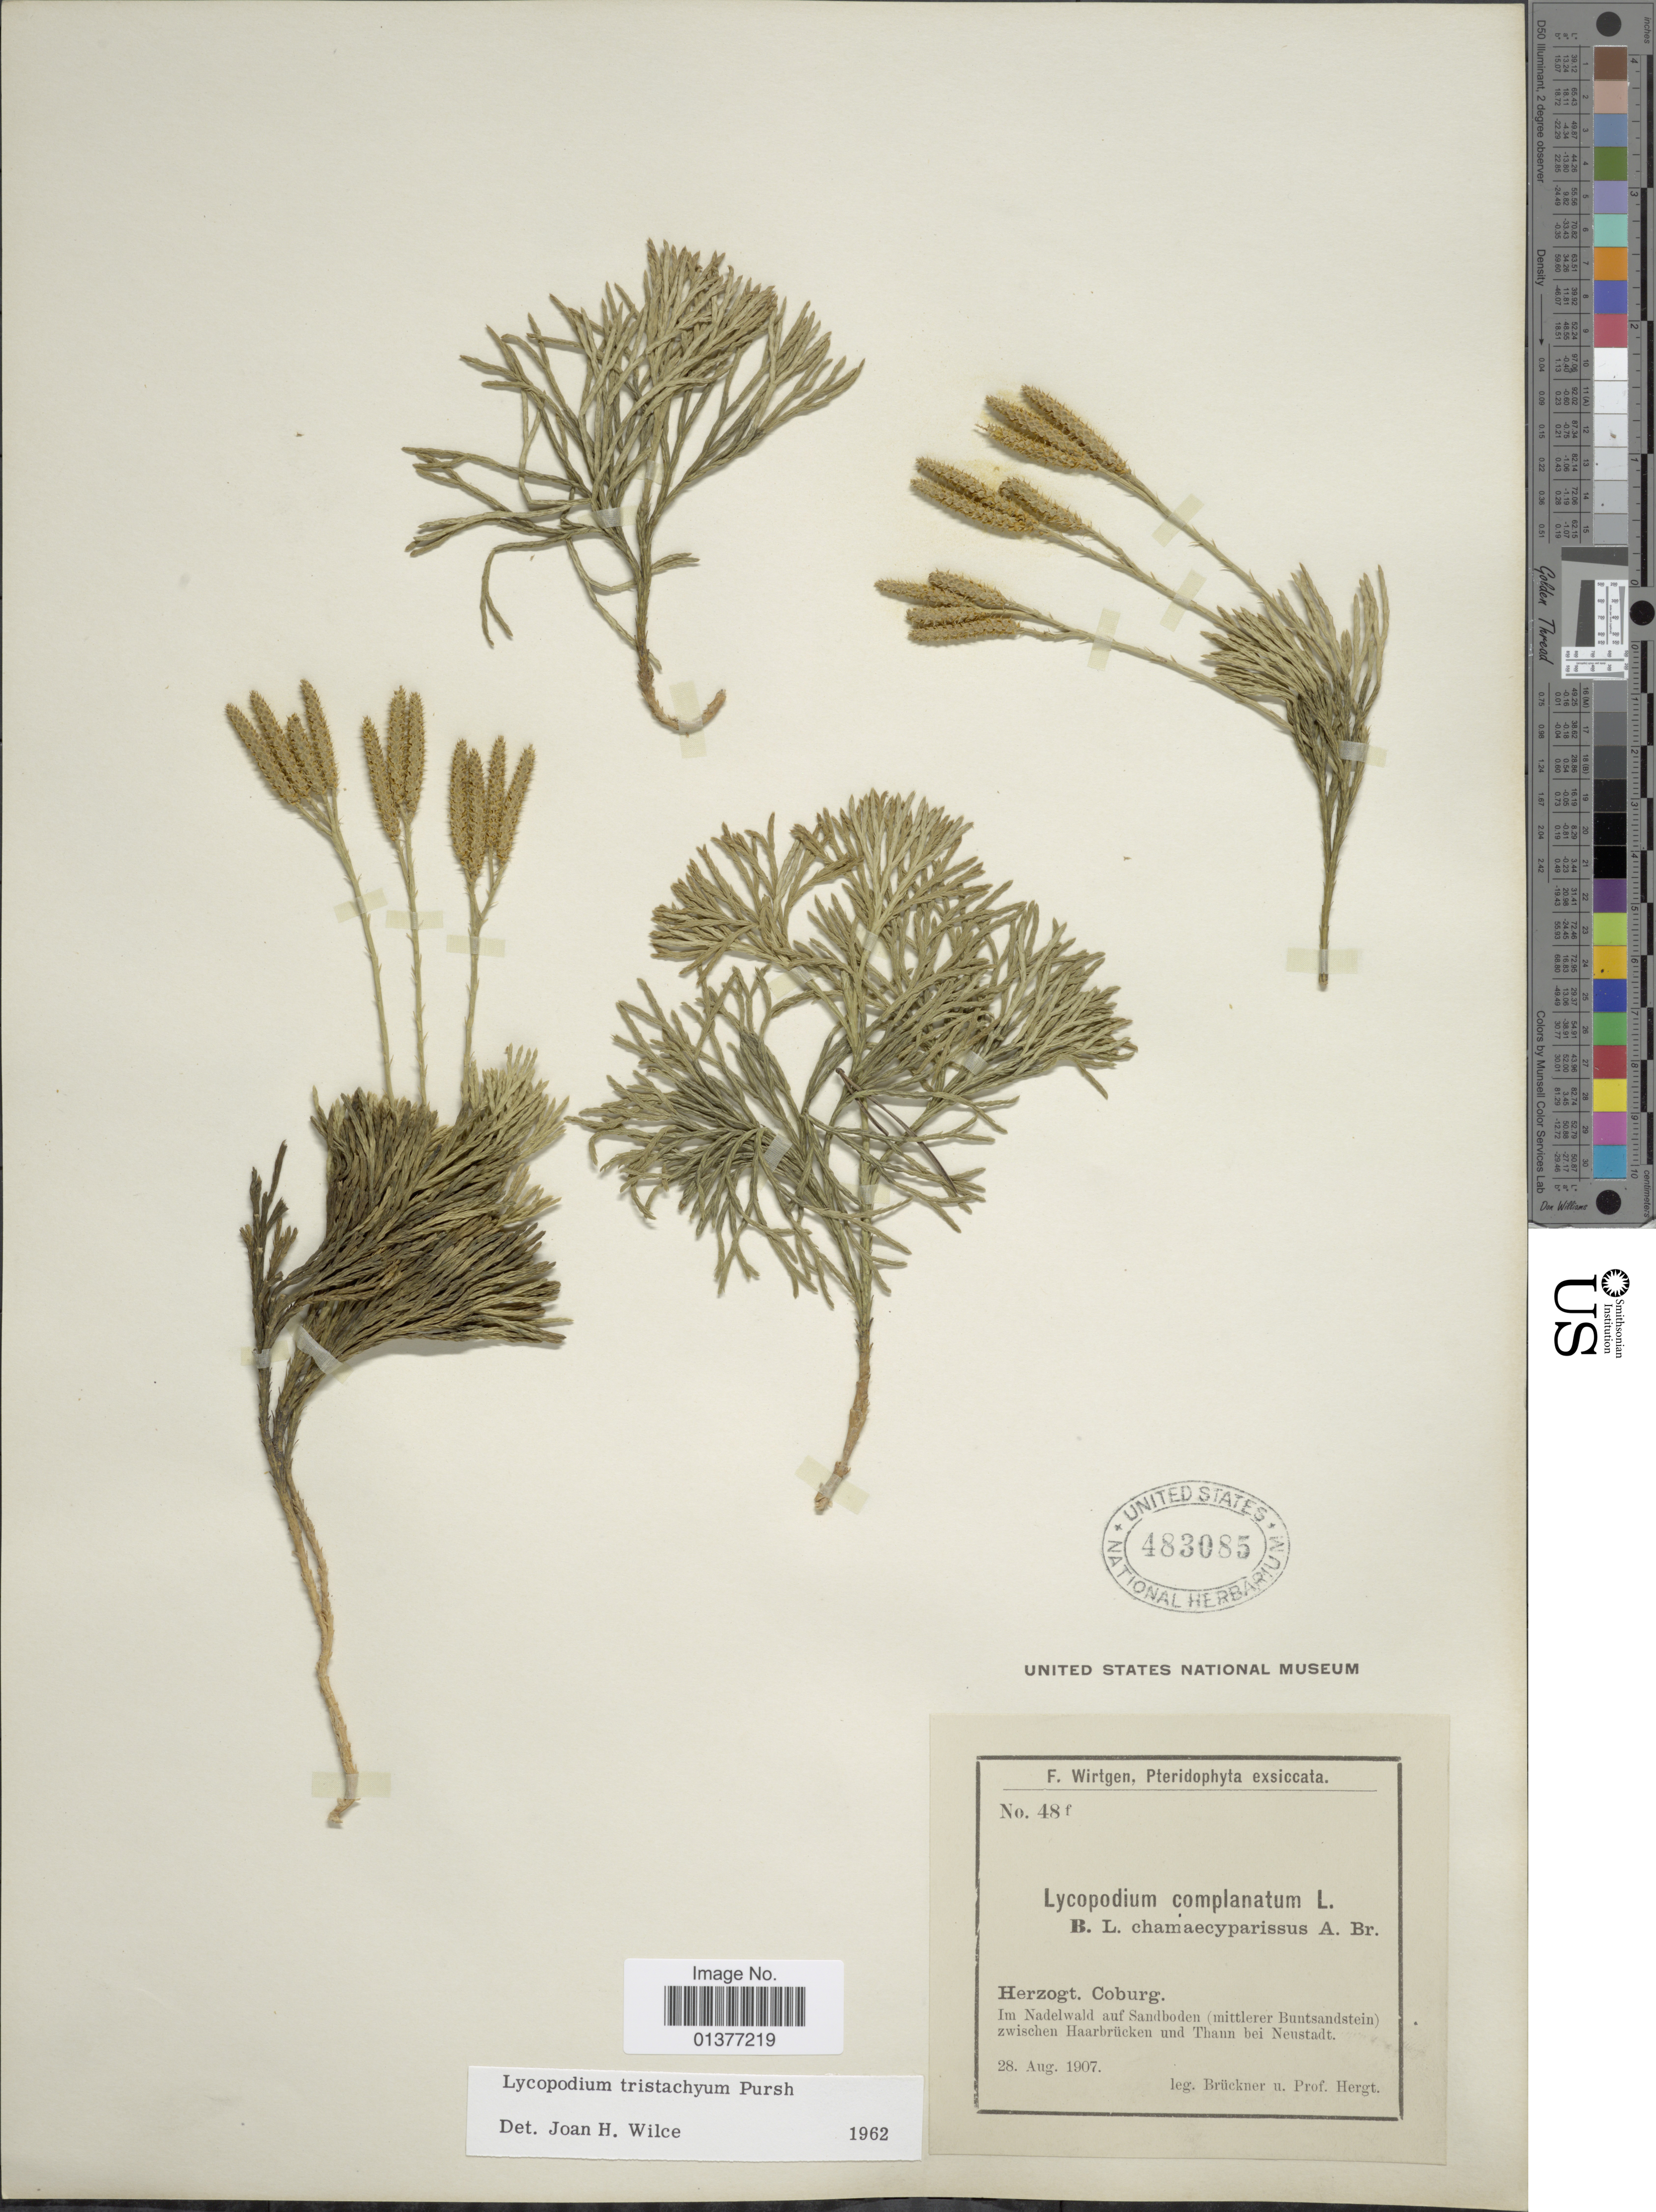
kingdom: Plantae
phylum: Tracheophyta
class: Lycopodiopsida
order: Lycopodiales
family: Lycopodiaceae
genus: Diphasiastrum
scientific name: Diphasiastrum tristachyum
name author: (Pursh) Holub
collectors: Brückner & Hergt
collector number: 48f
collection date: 1907-08-28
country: Germany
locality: Herzogt. Coburg, im Nadelwald auf Sandboden(mittlerer Buntsandstein) zwischen Haarbrucken und Thann bei Neustadt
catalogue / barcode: US 483085